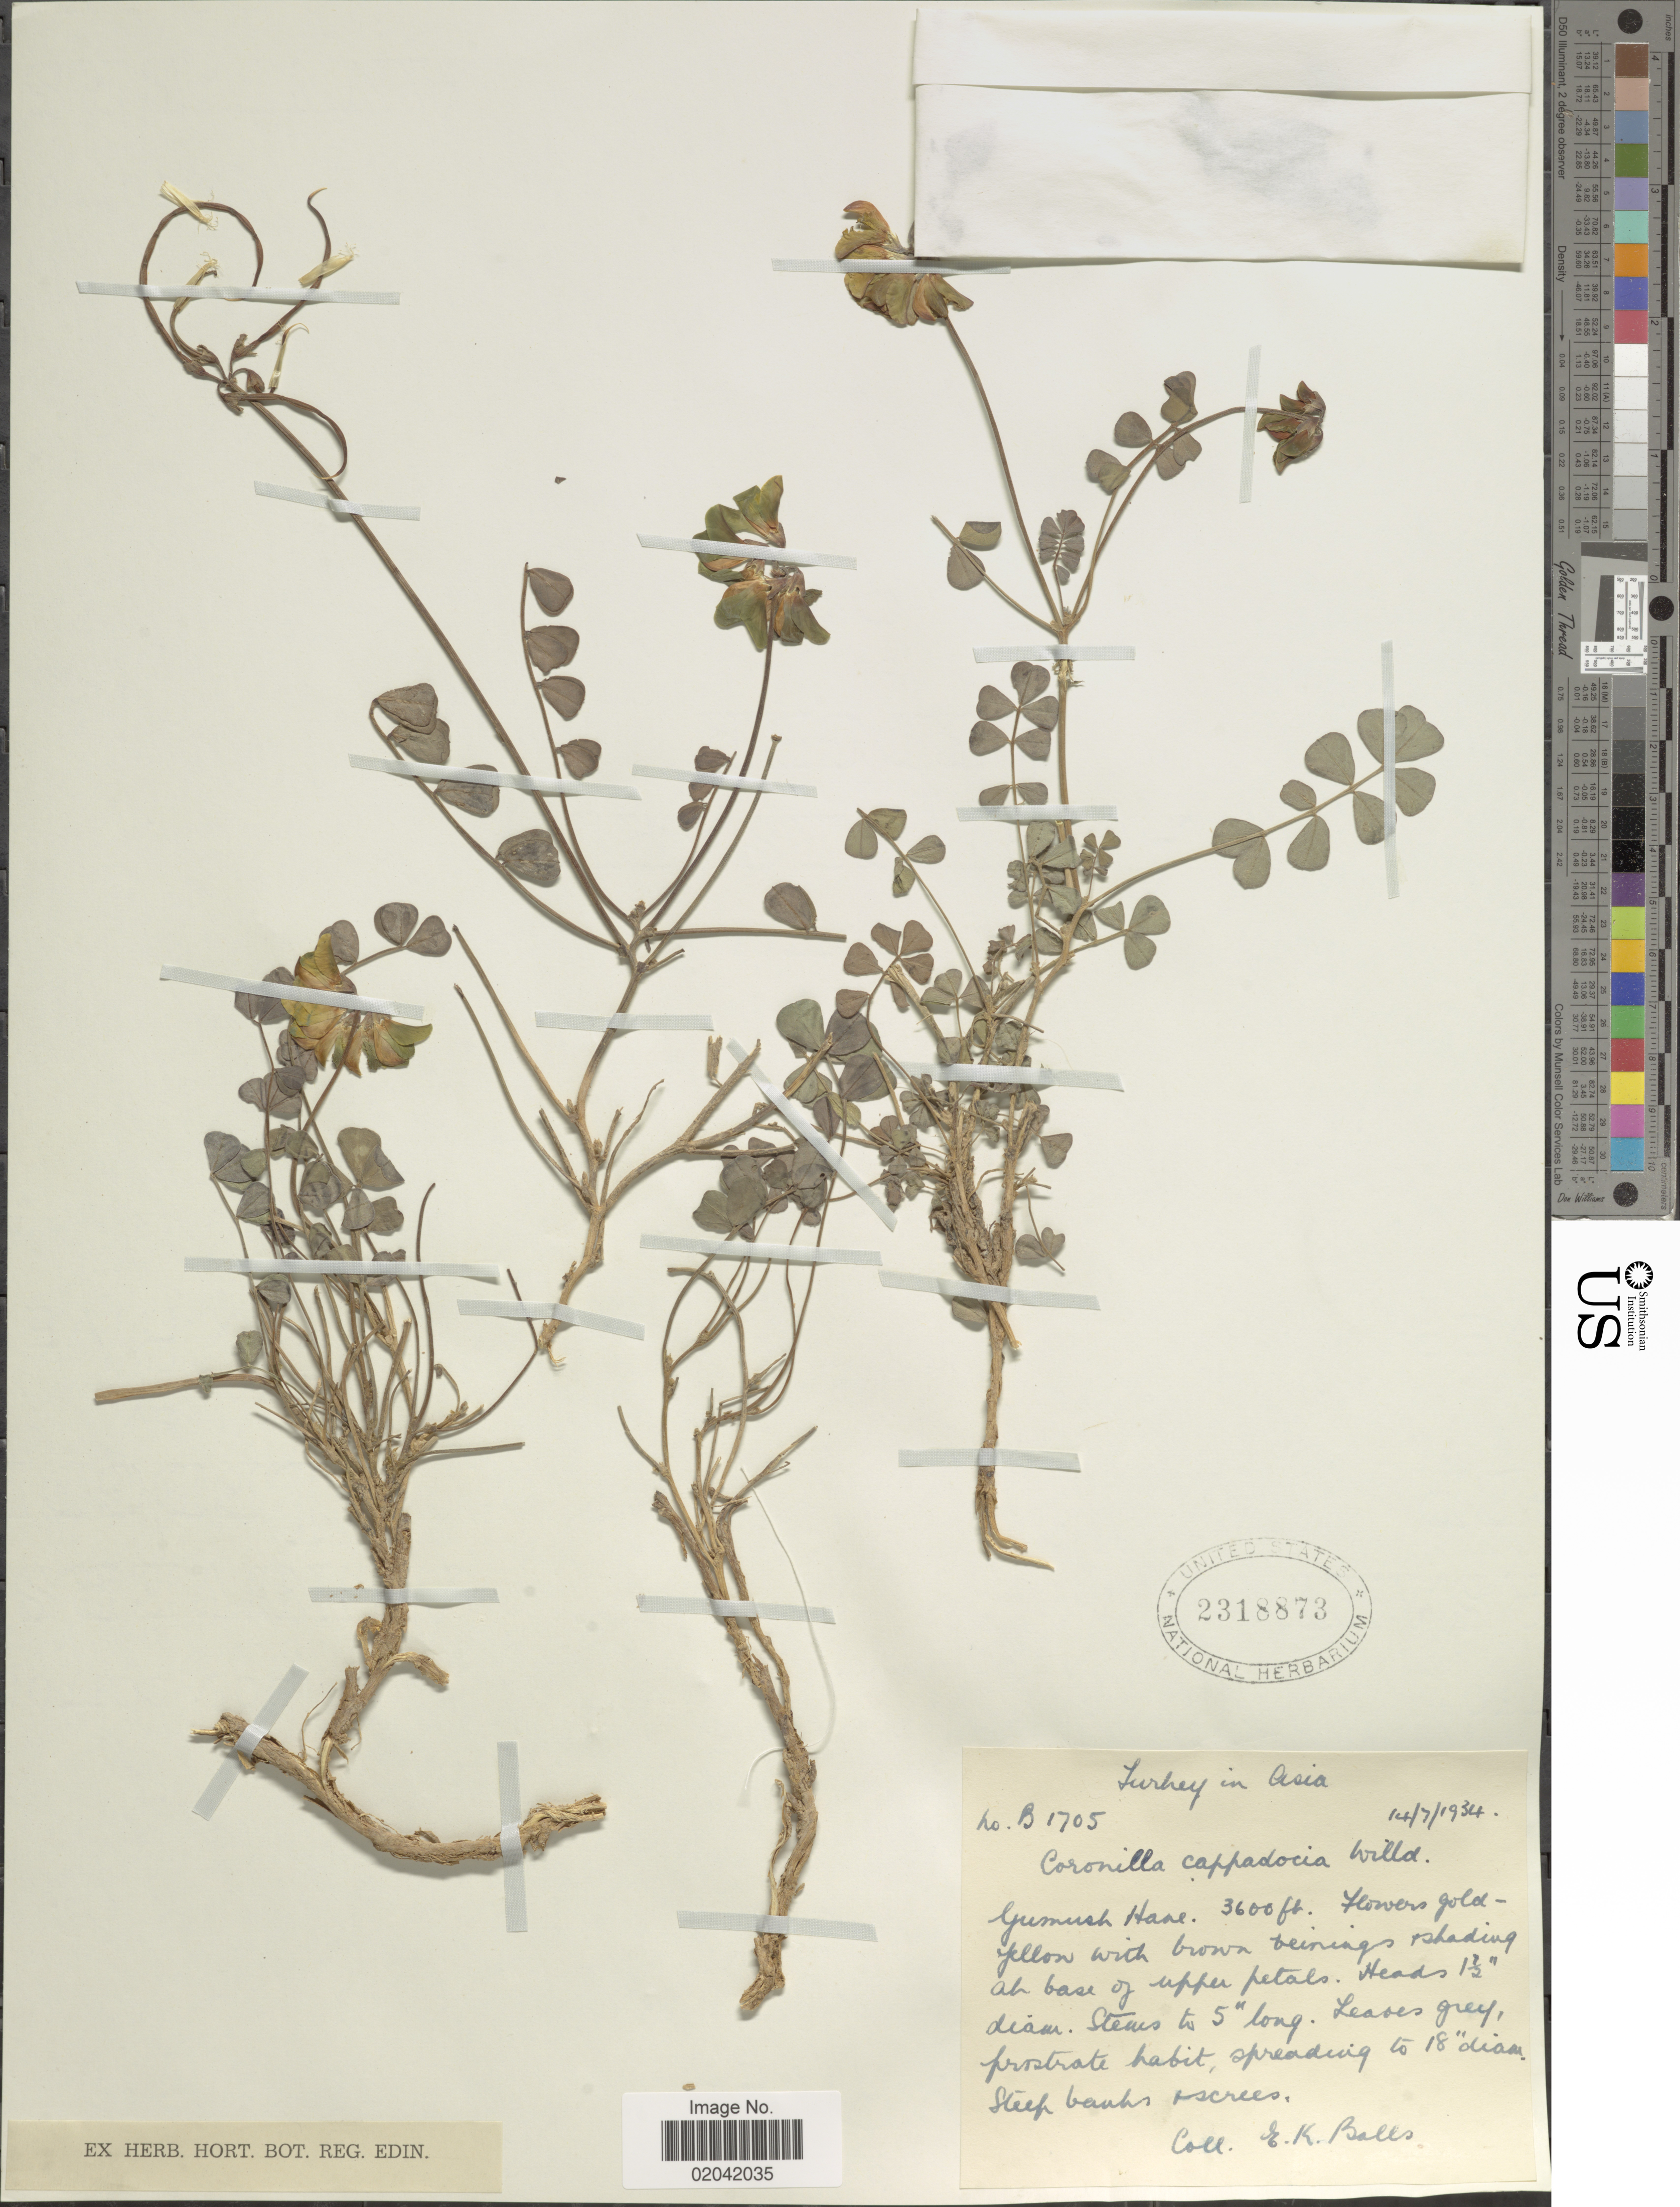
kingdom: Plantae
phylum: Tracheophyta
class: Magnoliopsida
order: Fabales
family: Fabaceae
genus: Coronilla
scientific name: Coronilla orientalis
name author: Mill.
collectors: E. K. Balls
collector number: B 1705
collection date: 1934-07-14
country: Turkey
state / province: Gumushane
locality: Aisia, Gumush Shane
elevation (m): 1097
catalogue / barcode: US 2318873